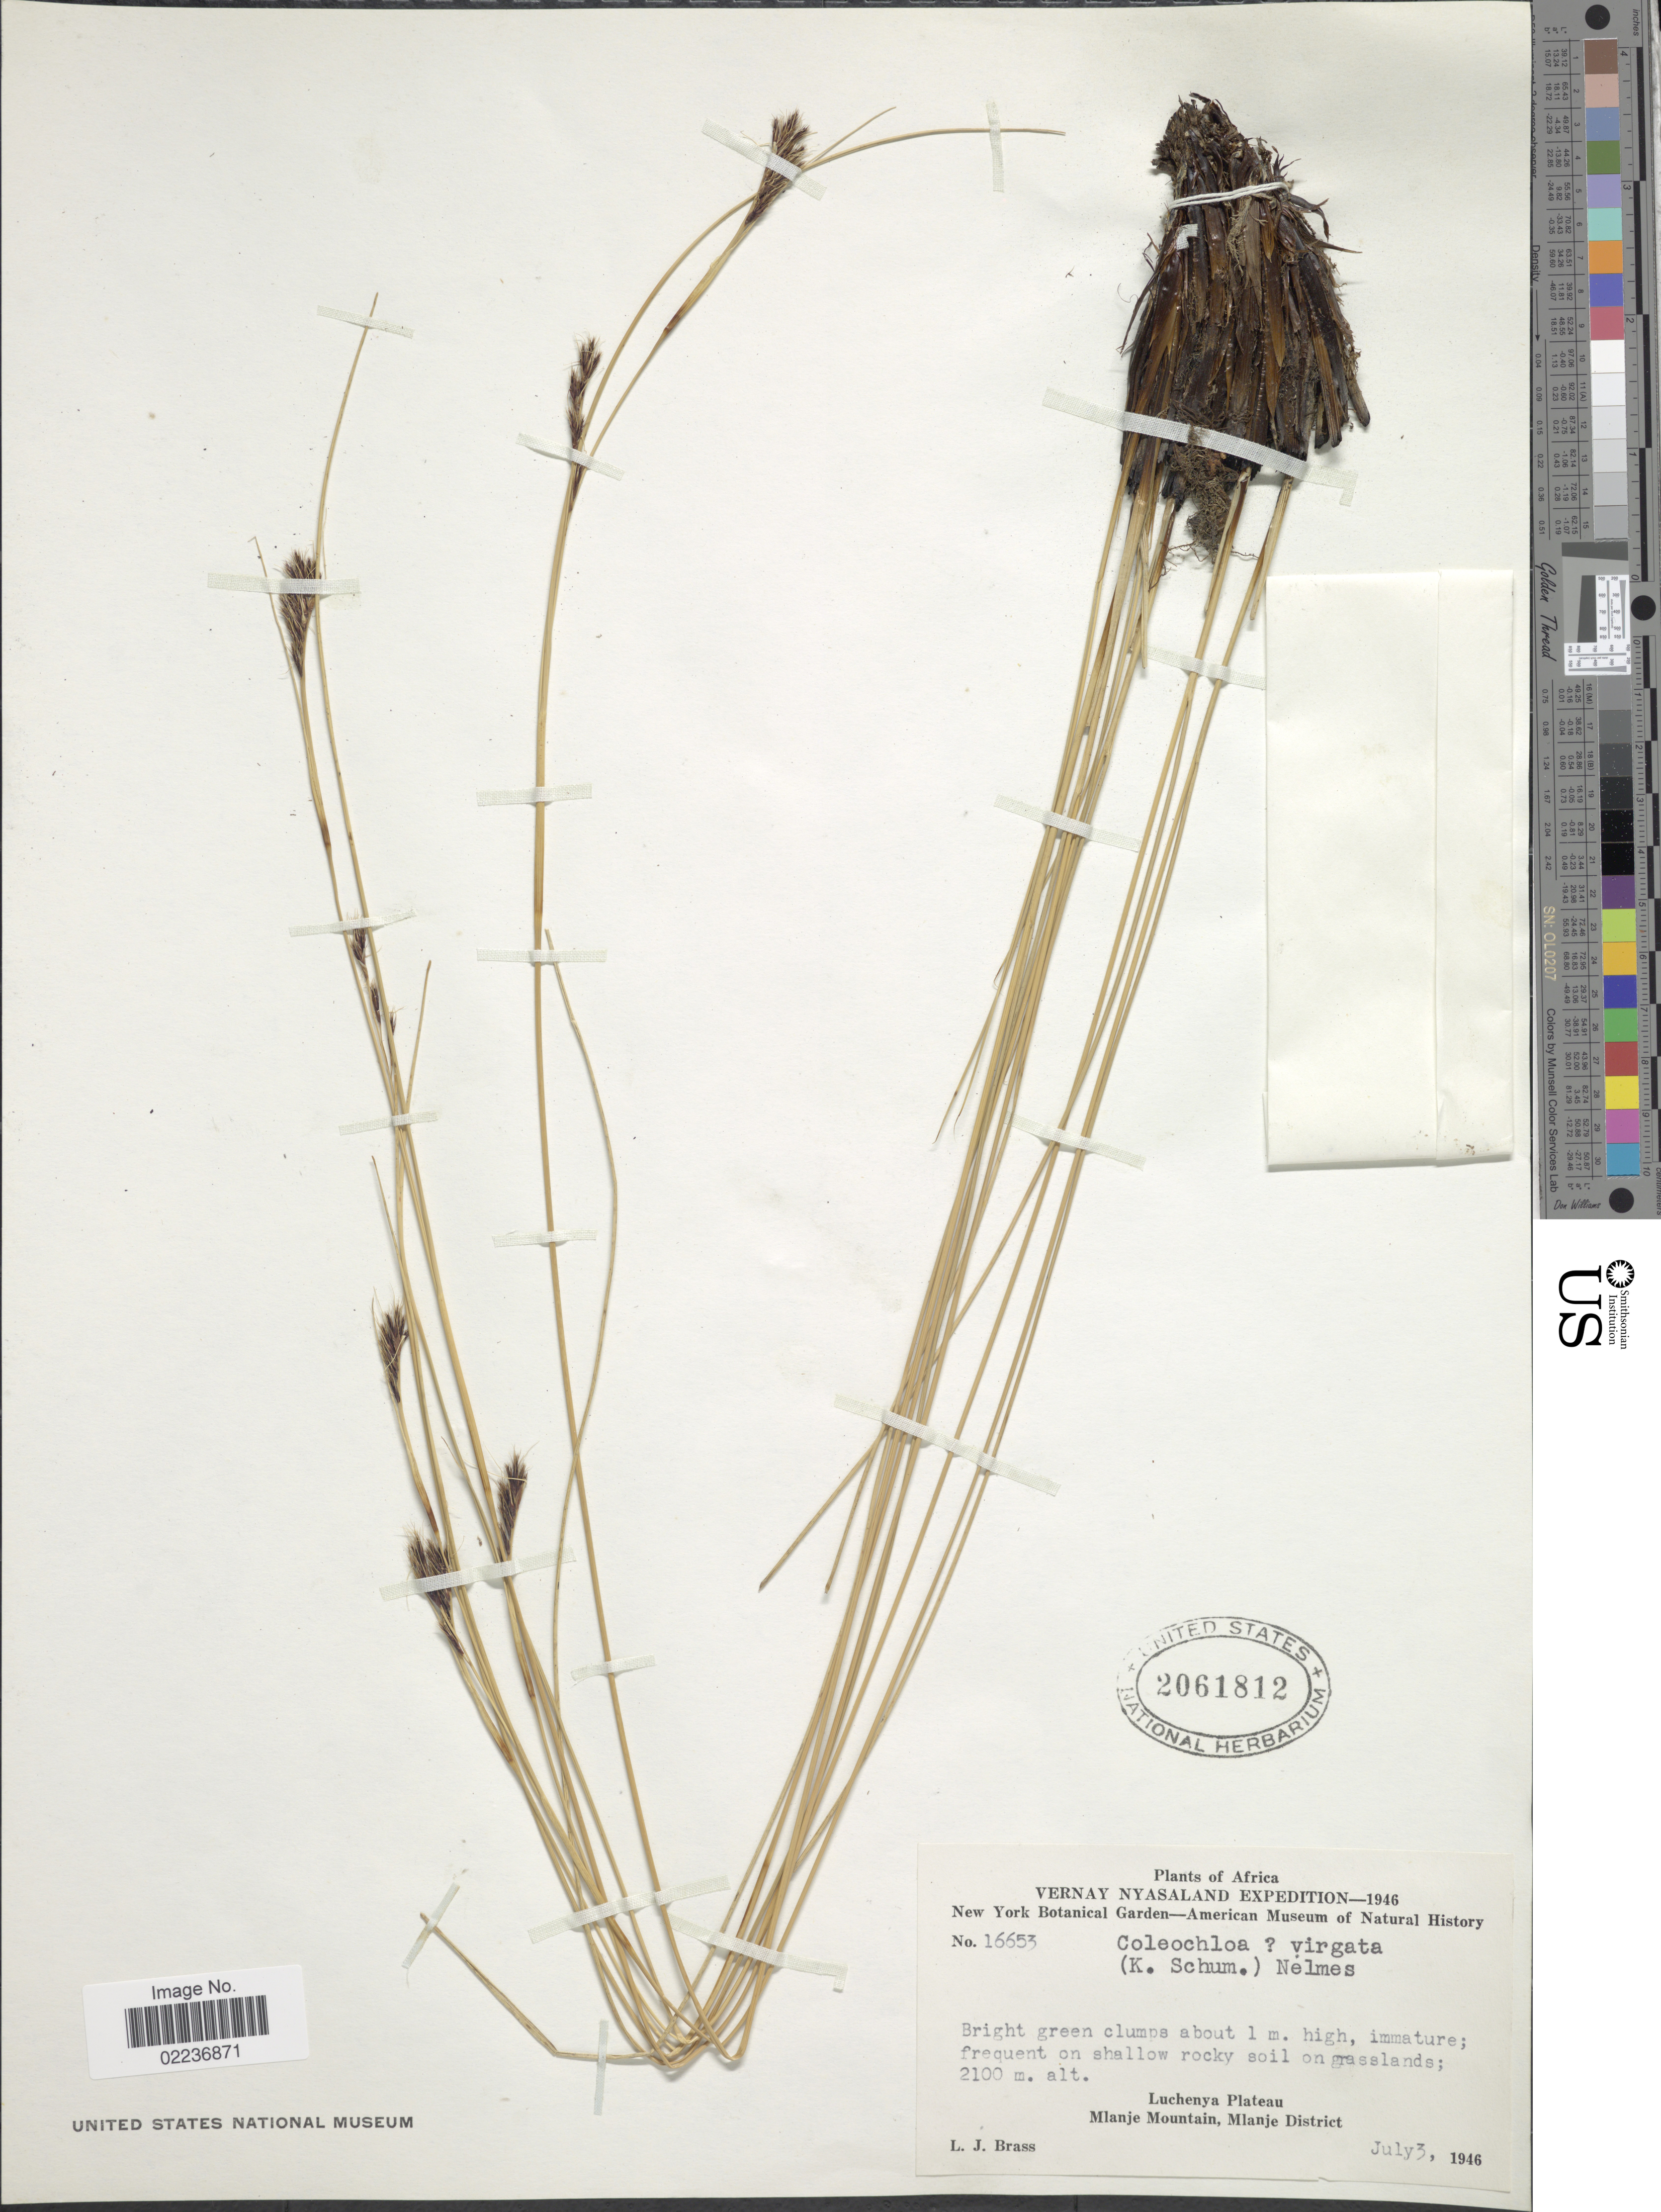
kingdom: Plantae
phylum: Tracheophyta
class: Liliopsida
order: Poales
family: Cyperaceae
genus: Coleochloa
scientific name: Coleochloa virgata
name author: (K. Schum.) Nelmes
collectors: L. J. Brass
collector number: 16653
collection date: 1946-07-03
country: Malawi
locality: Vernay Nyasaland, on grasslands, Luchenya Plateau, Mlanje Mountain, Mlanje District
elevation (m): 2100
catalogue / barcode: US 2061812